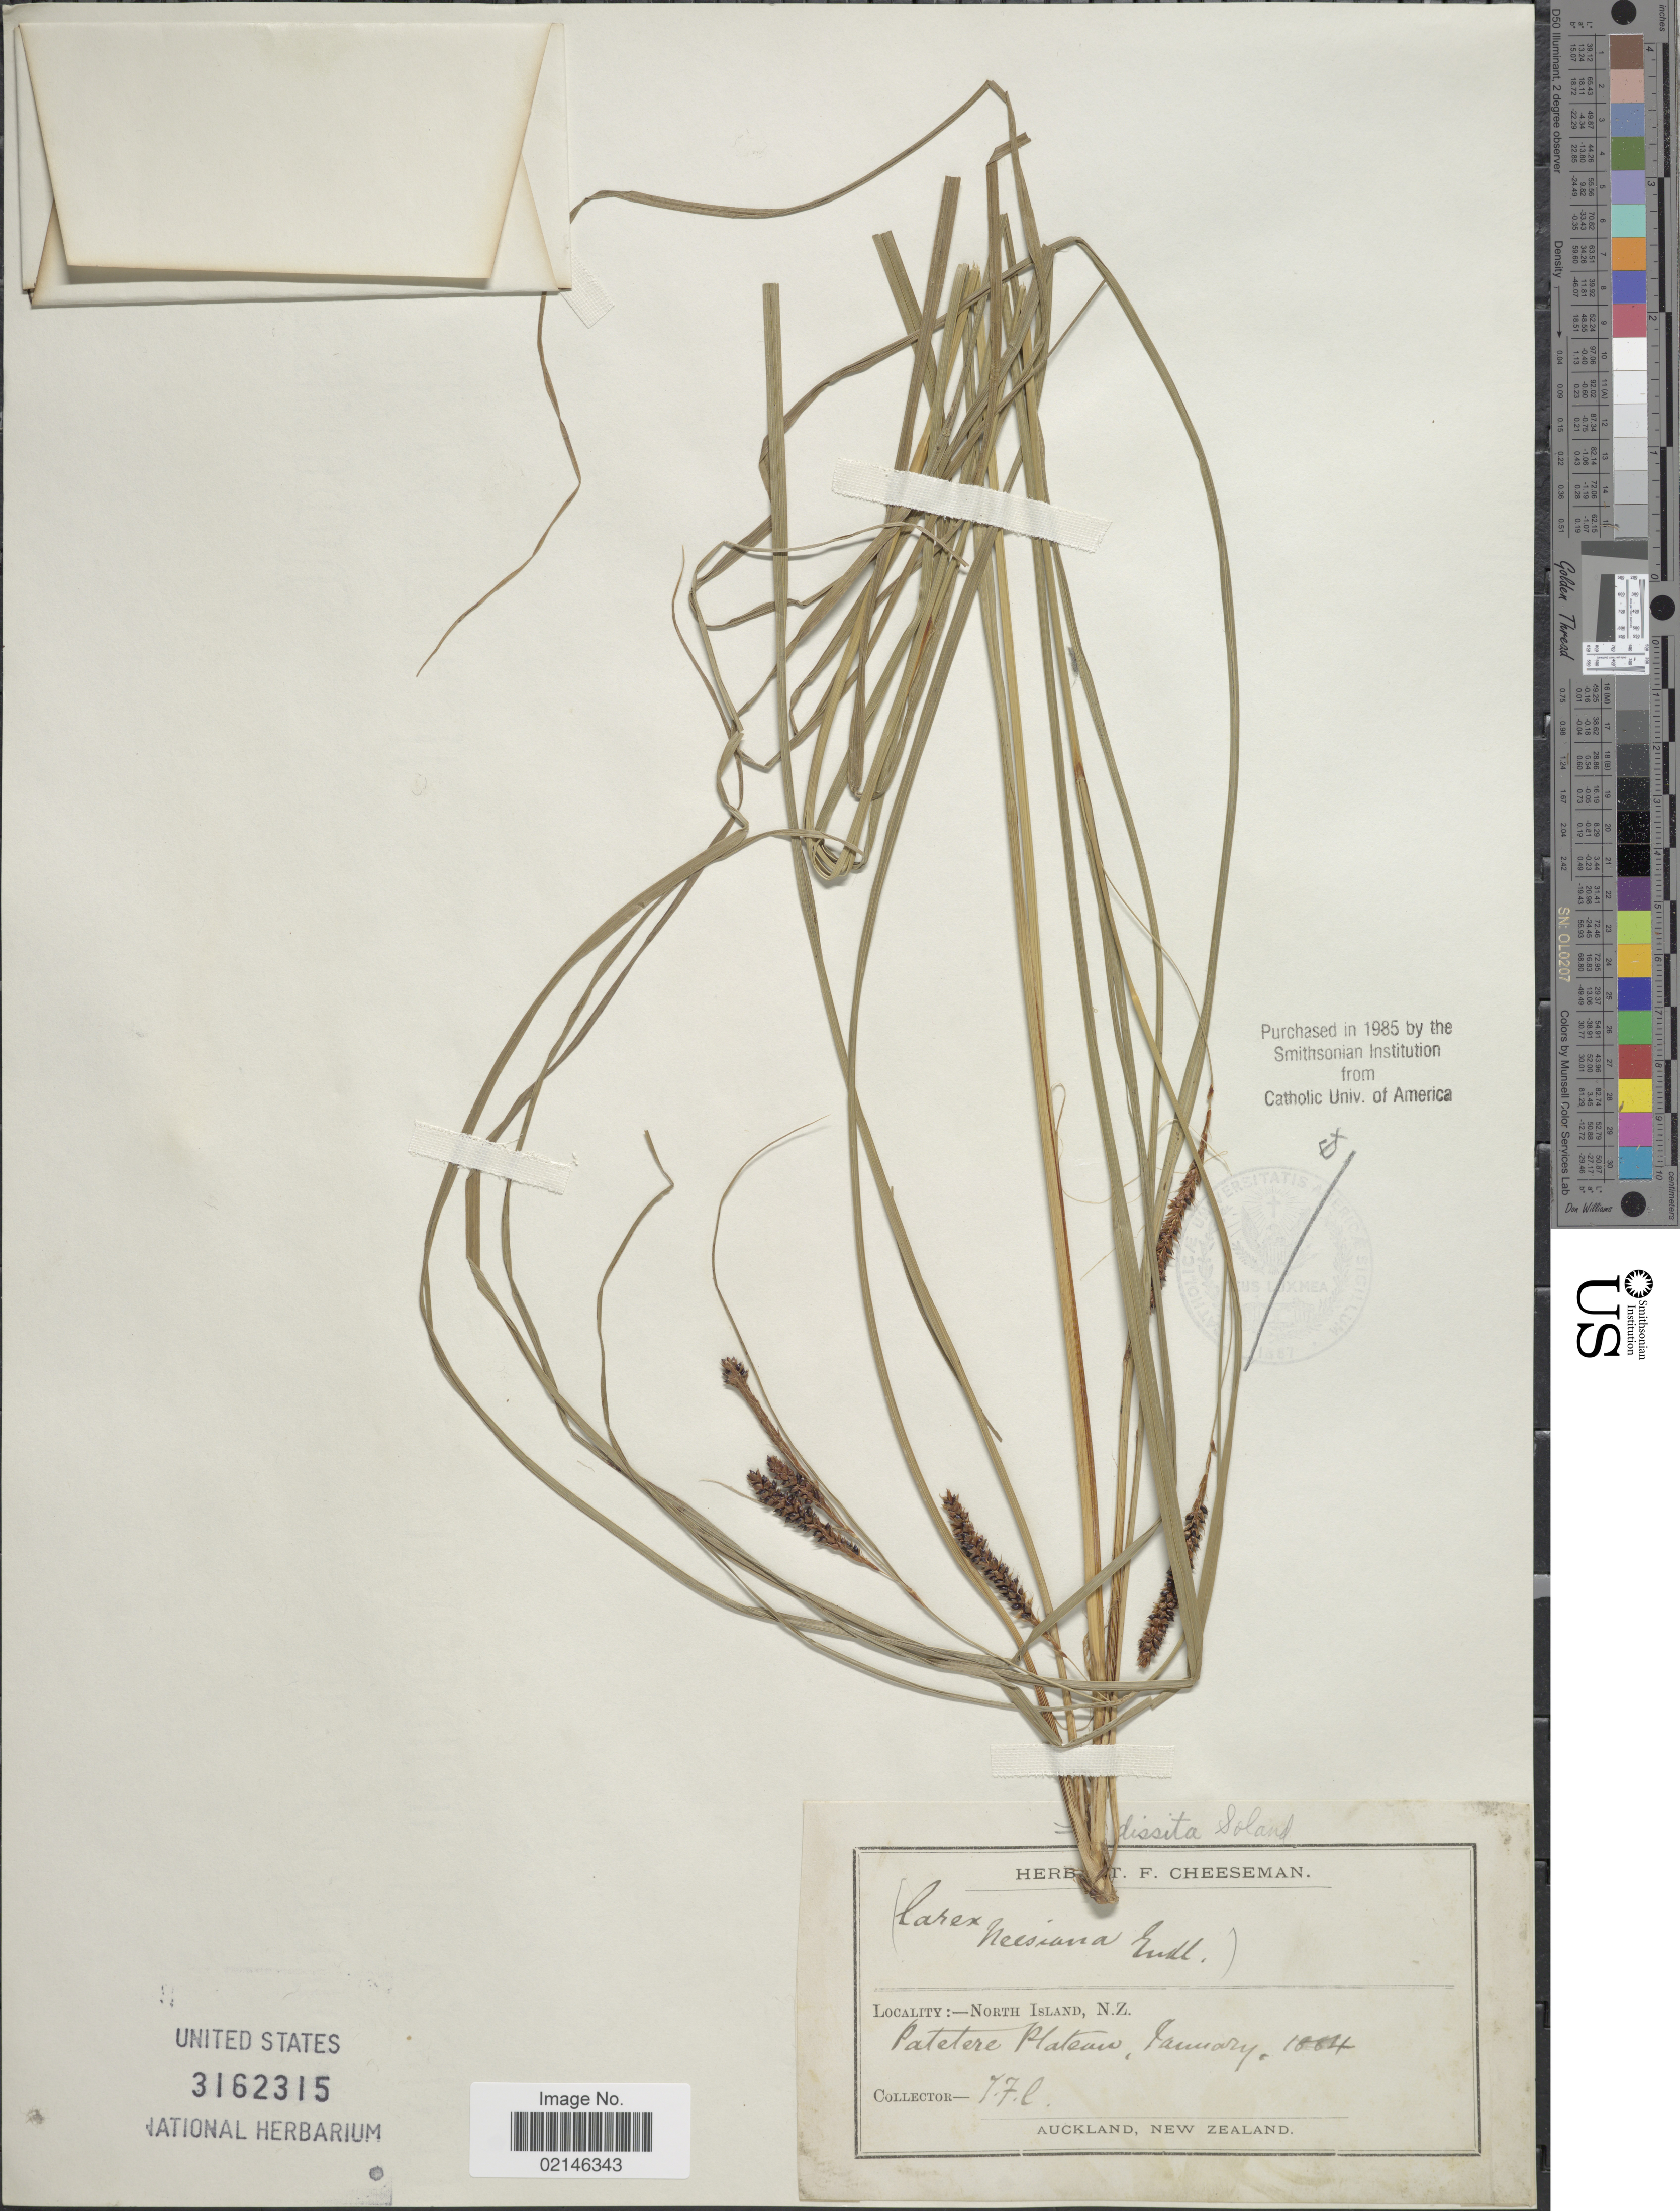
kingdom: Plantae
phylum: Tracheophyta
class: Liliopsida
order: Poales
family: Cyperaceae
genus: Carex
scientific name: Carex dissita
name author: Sol. ex Boott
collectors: T. F. Cheeseman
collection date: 1884-01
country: New Zealand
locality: North Island, Pateter Plateau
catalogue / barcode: US 3162315